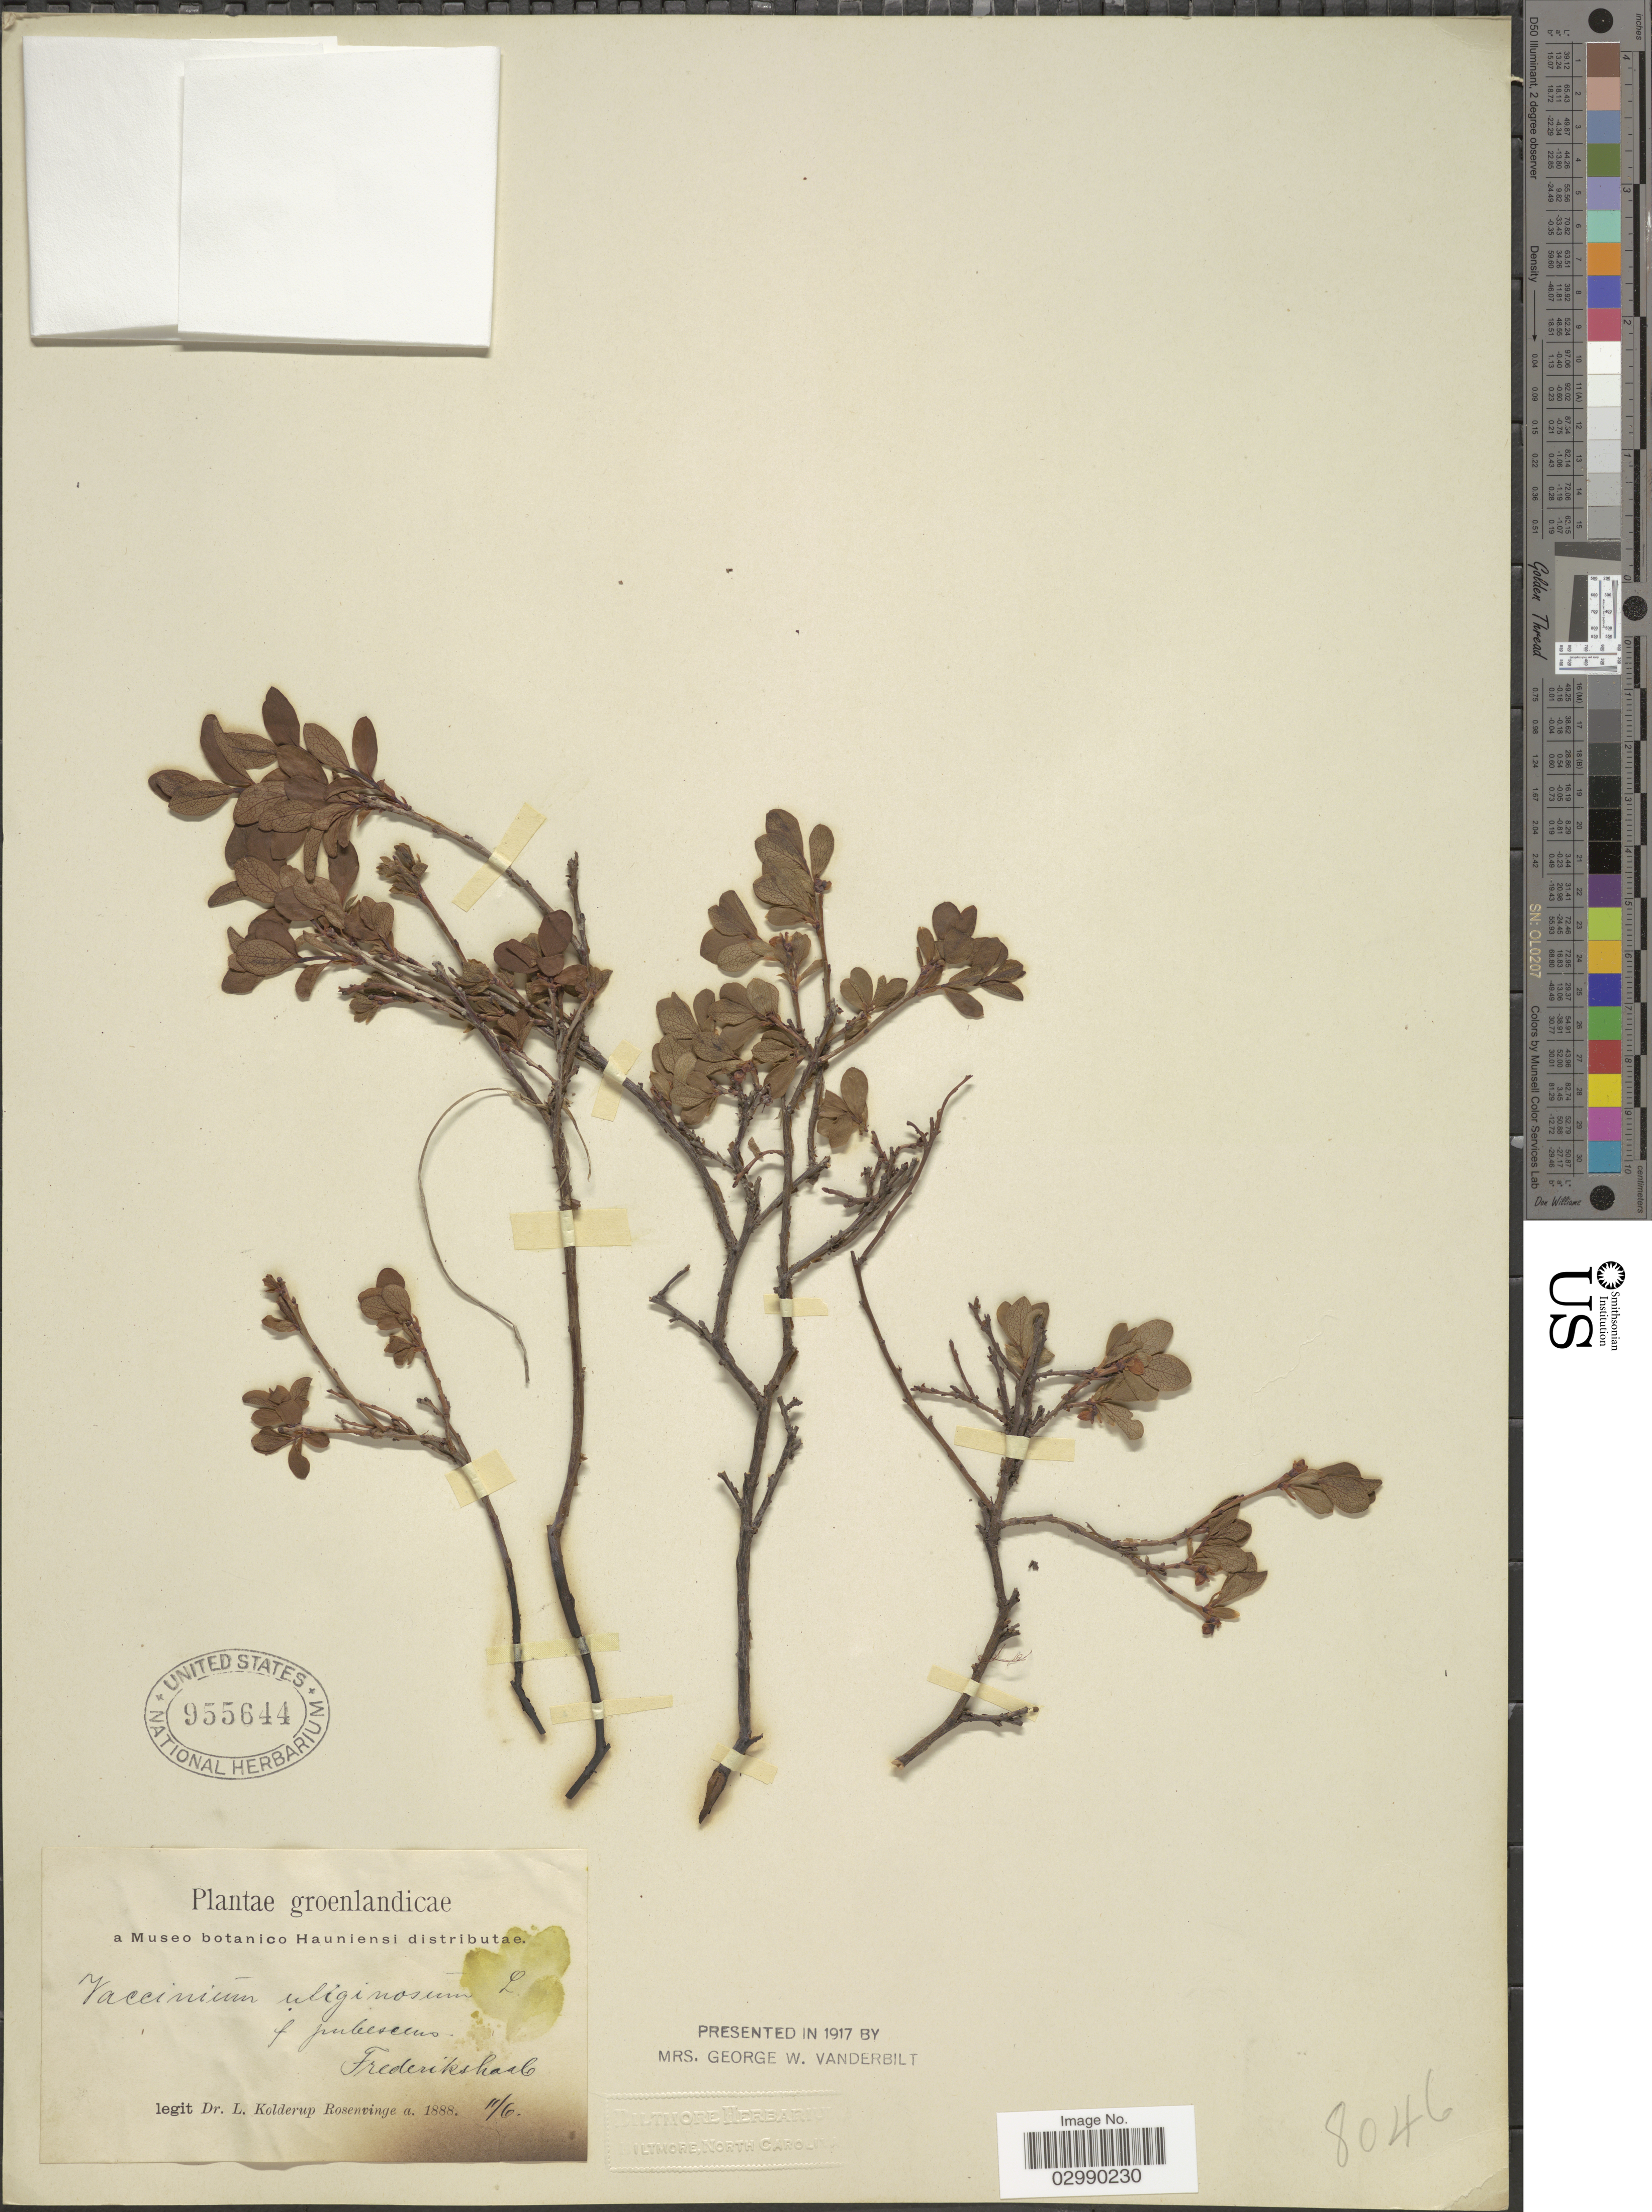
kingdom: Plantae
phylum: Tracheophyta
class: Magnoliopsida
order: Ericales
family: Ericaceae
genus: Vaccinium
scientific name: Vaccinium uliginosum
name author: L.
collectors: L. Kolderup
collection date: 1888-06-11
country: Greenland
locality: Frederickshaab.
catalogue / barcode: US 955644